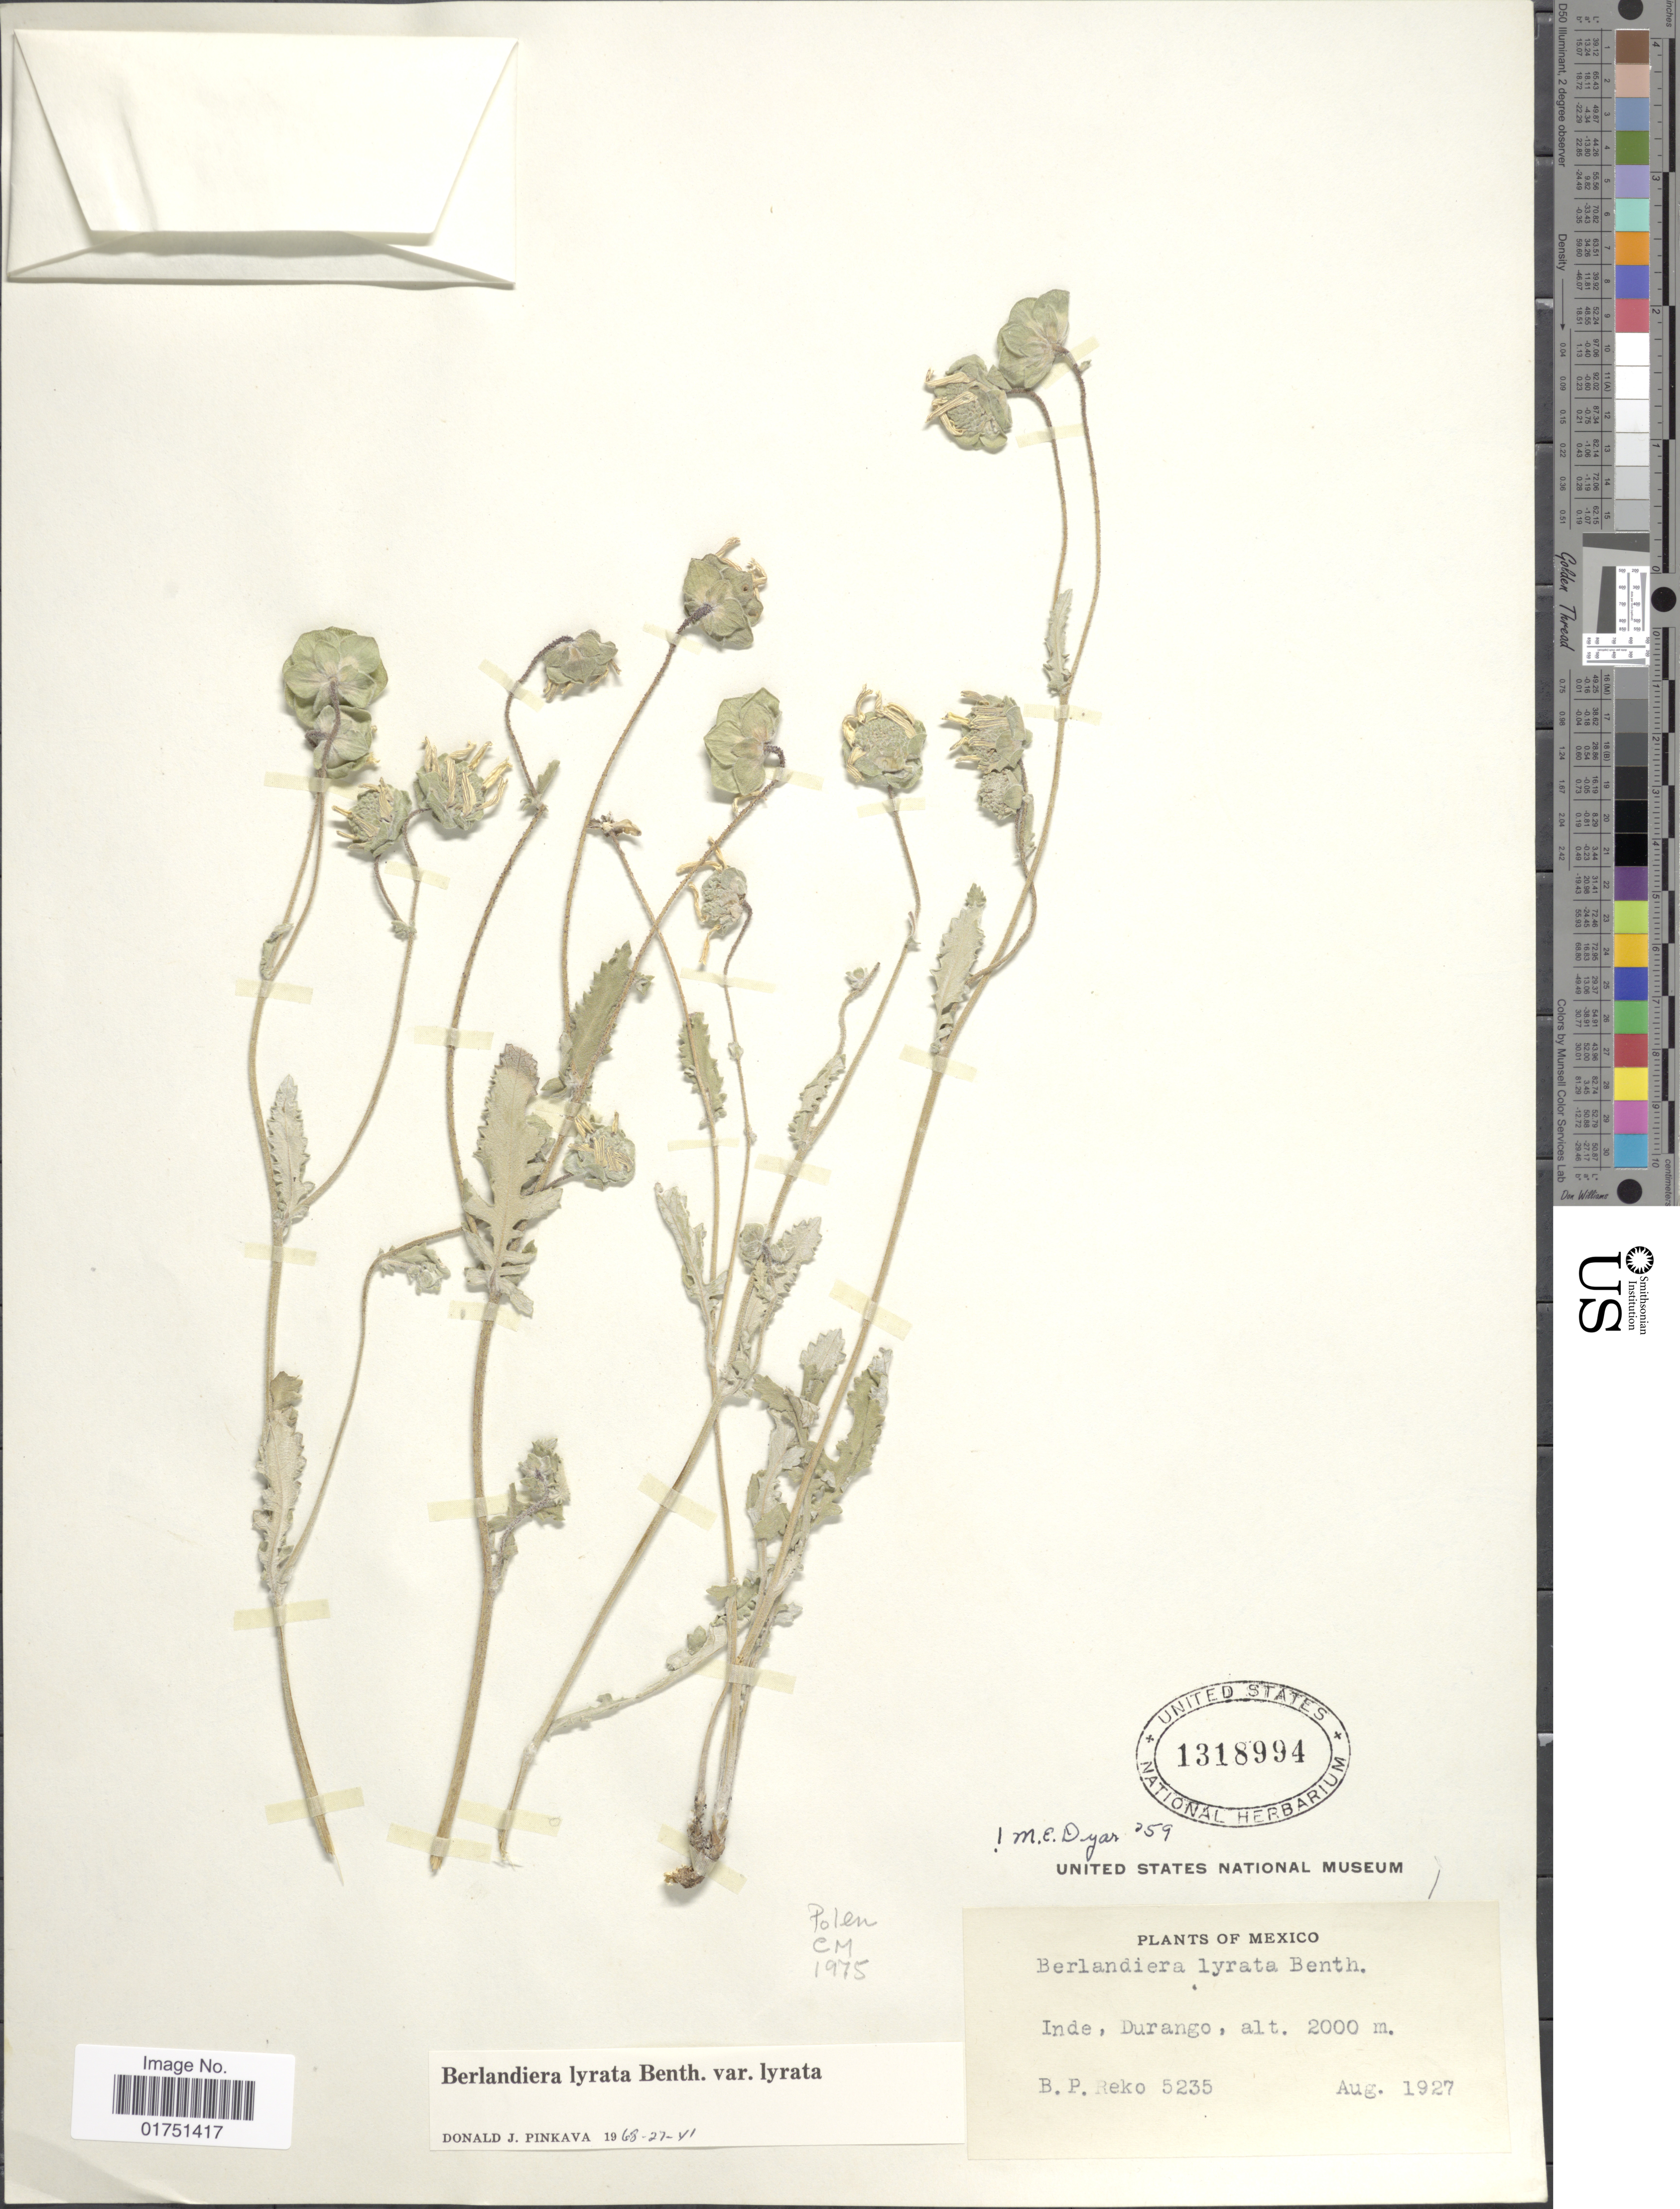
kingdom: Plantae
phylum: Tracheophyta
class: Magnoliopsida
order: Asterales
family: Asteraceae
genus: Berlandiera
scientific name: Berlandiera lyrata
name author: Benth.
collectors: B. P. Reko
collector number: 5235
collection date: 1927-08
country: Mexico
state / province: Durango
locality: Inde, Durango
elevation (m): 2000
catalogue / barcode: US 1318994